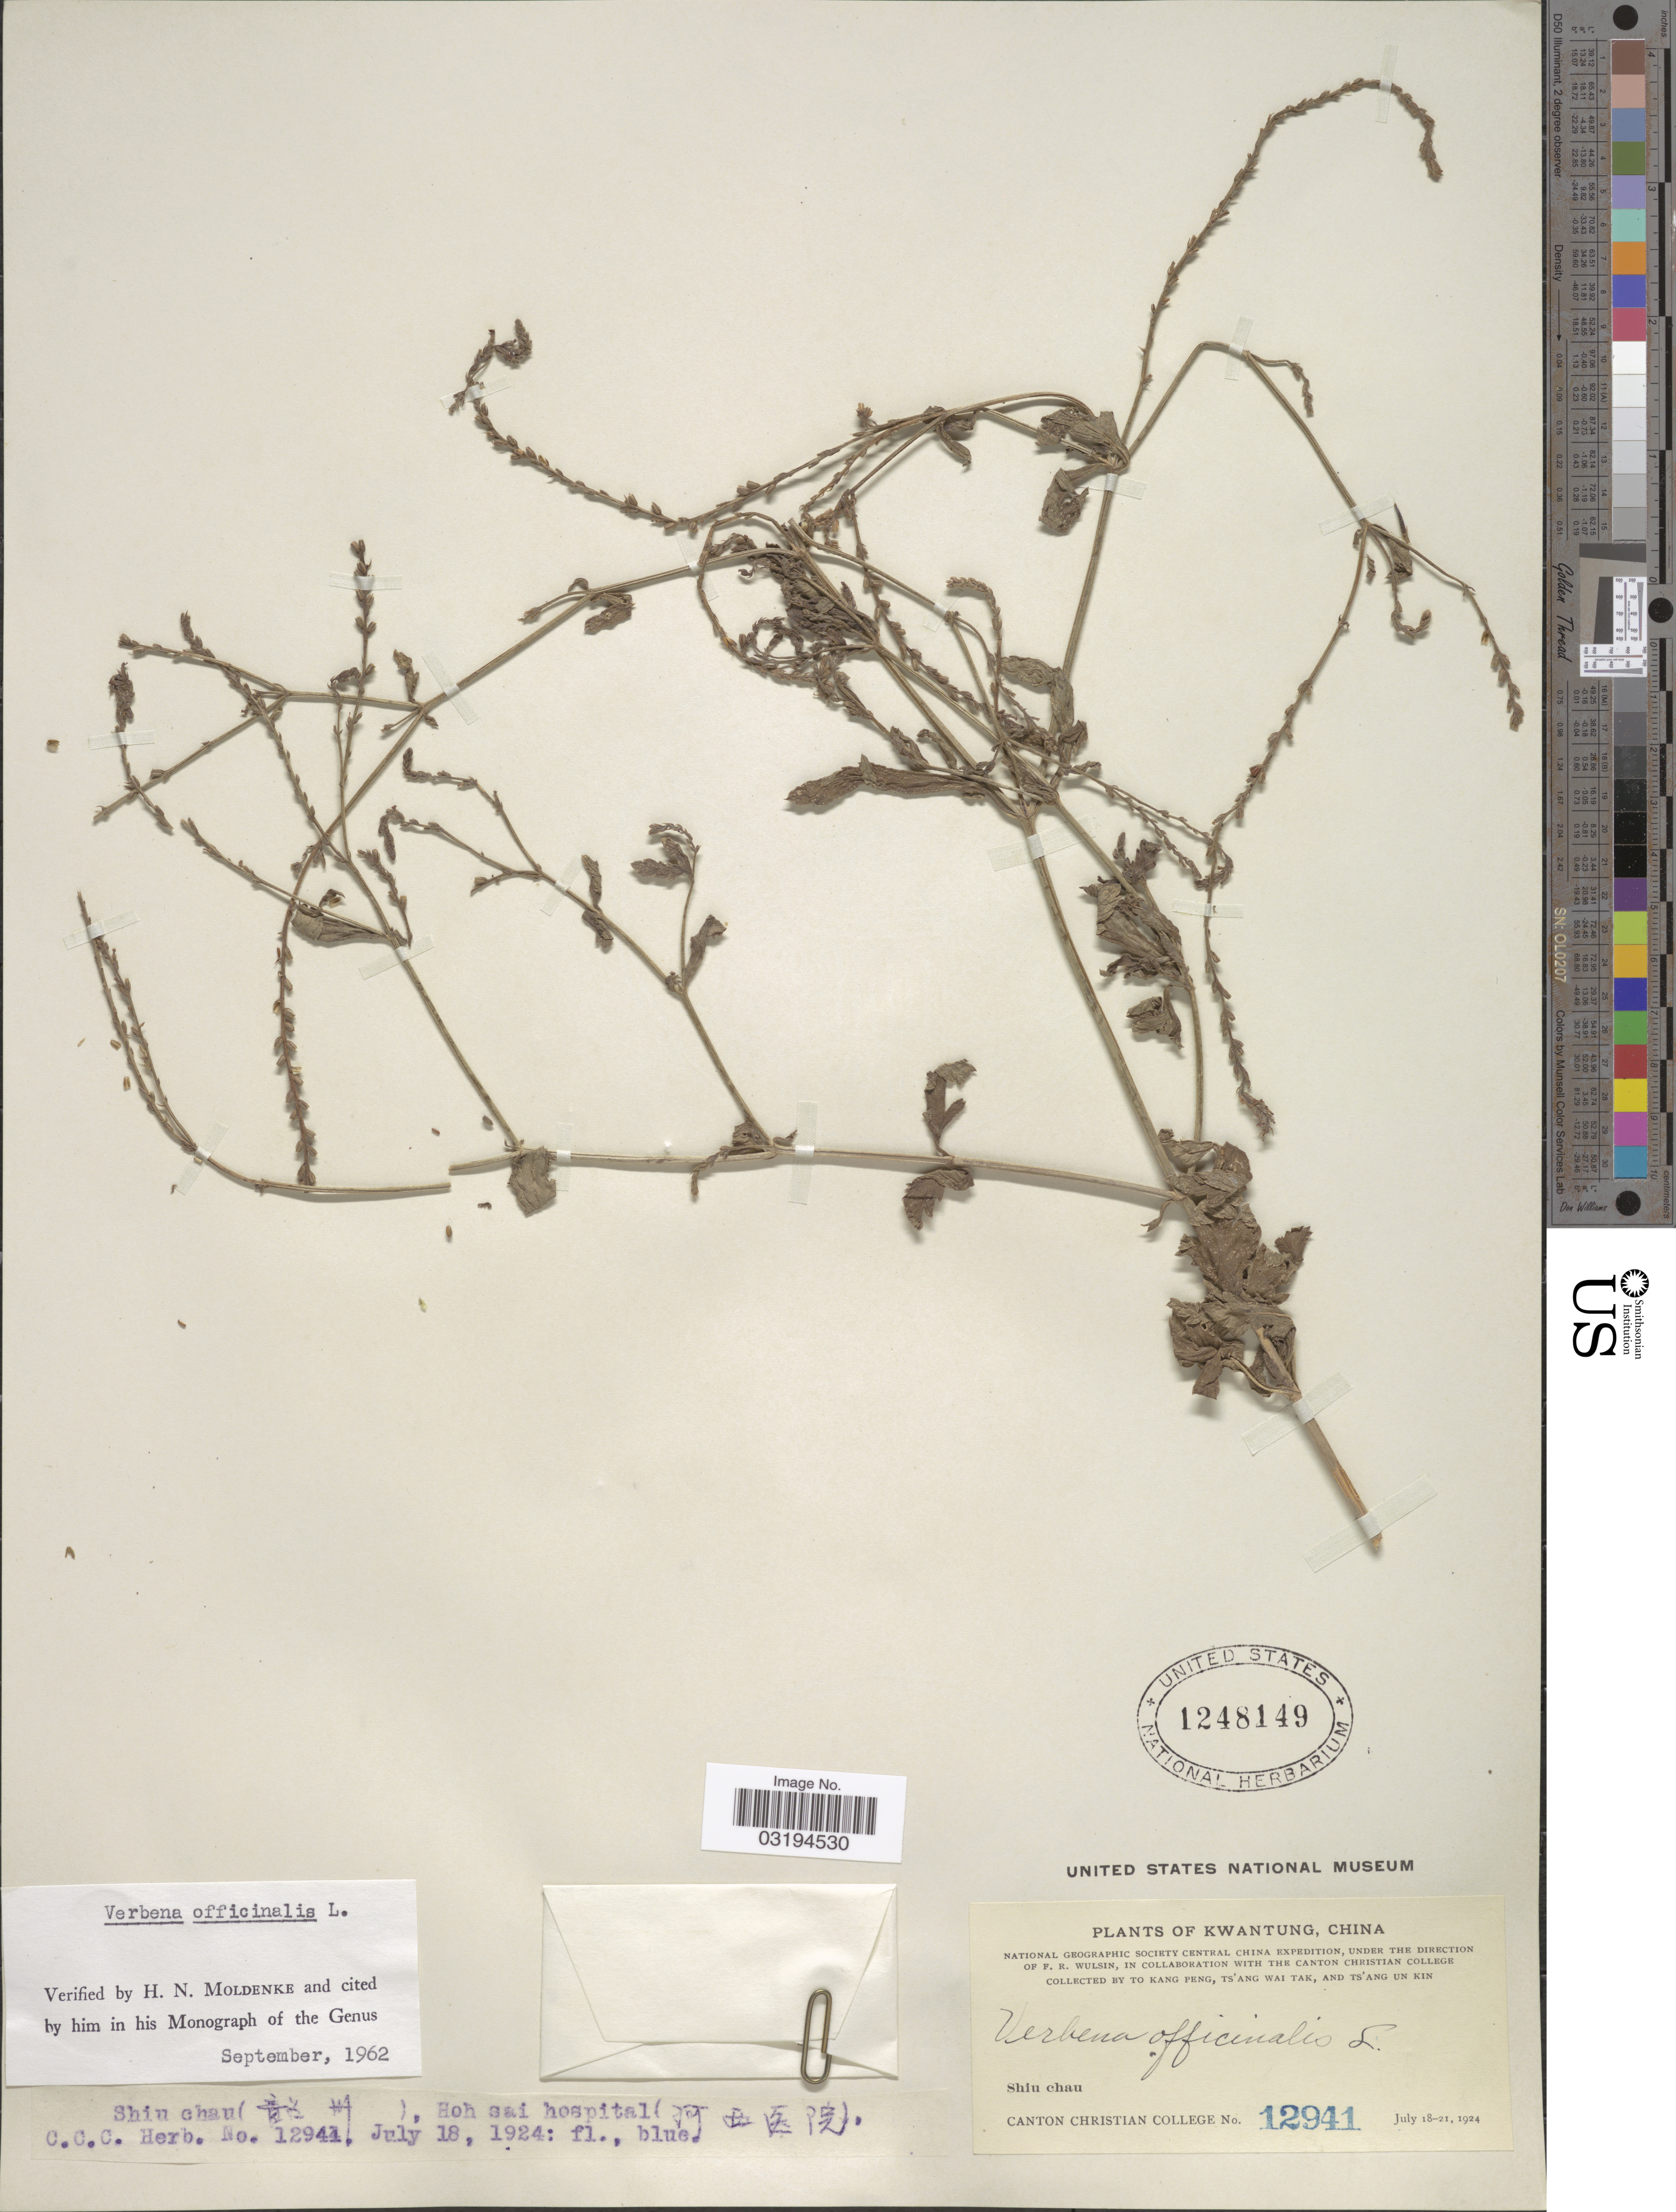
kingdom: Plantae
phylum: Tracheophyta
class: Magnoliopsida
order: Lamiales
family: Verbenaceae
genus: Verbena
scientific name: Verbena officinalis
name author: L.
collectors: T. K. Peng, T. Tak & T. Kin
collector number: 12941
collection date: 1924-07-18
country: China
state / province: Guangdong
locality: Kwangtung. Shiu chau. Hoh sai hospital.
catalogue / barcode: US 1248149